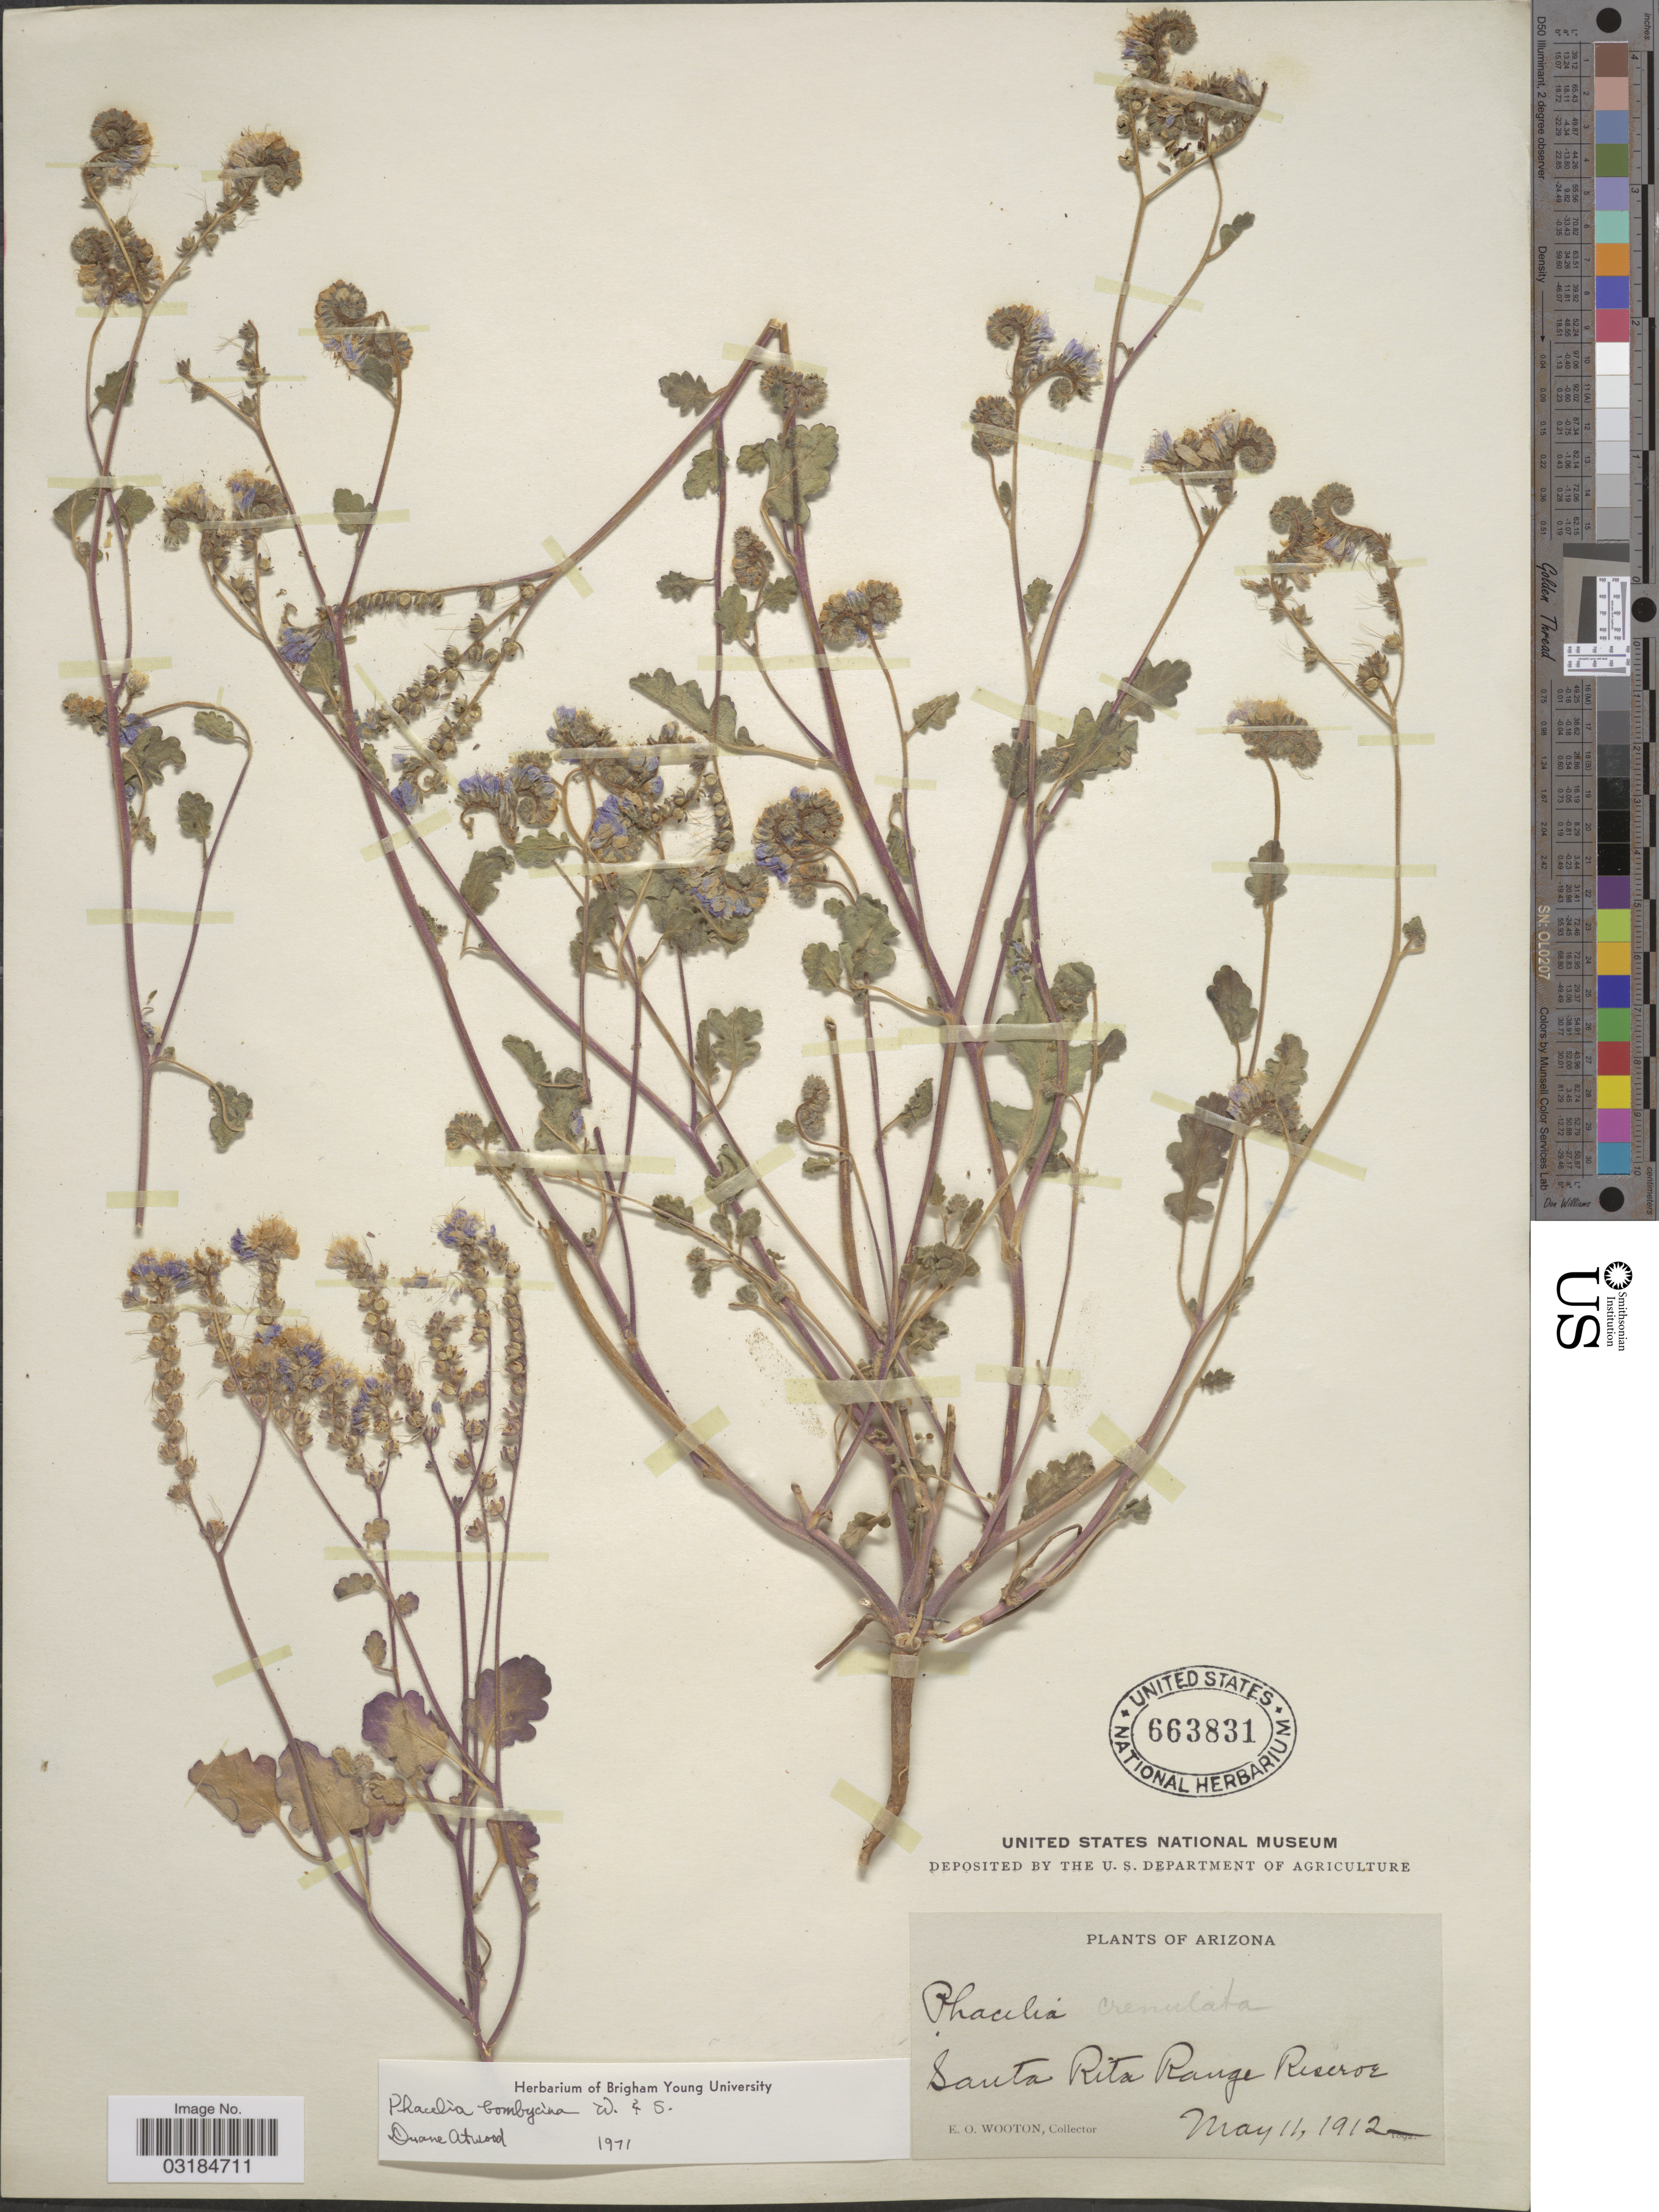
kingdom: Plantae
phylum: Tracheophyta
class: Magnoliopsida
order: Boraginales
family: Hydrophyllaceae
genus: Phacelia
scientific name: Phacelia bombycina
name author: Wooton & Standl.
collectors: E. O. Wooton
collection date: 1912-05-11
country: United States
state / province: Arizona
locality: Santa Rita Range Reserve.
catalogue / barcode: US 663831